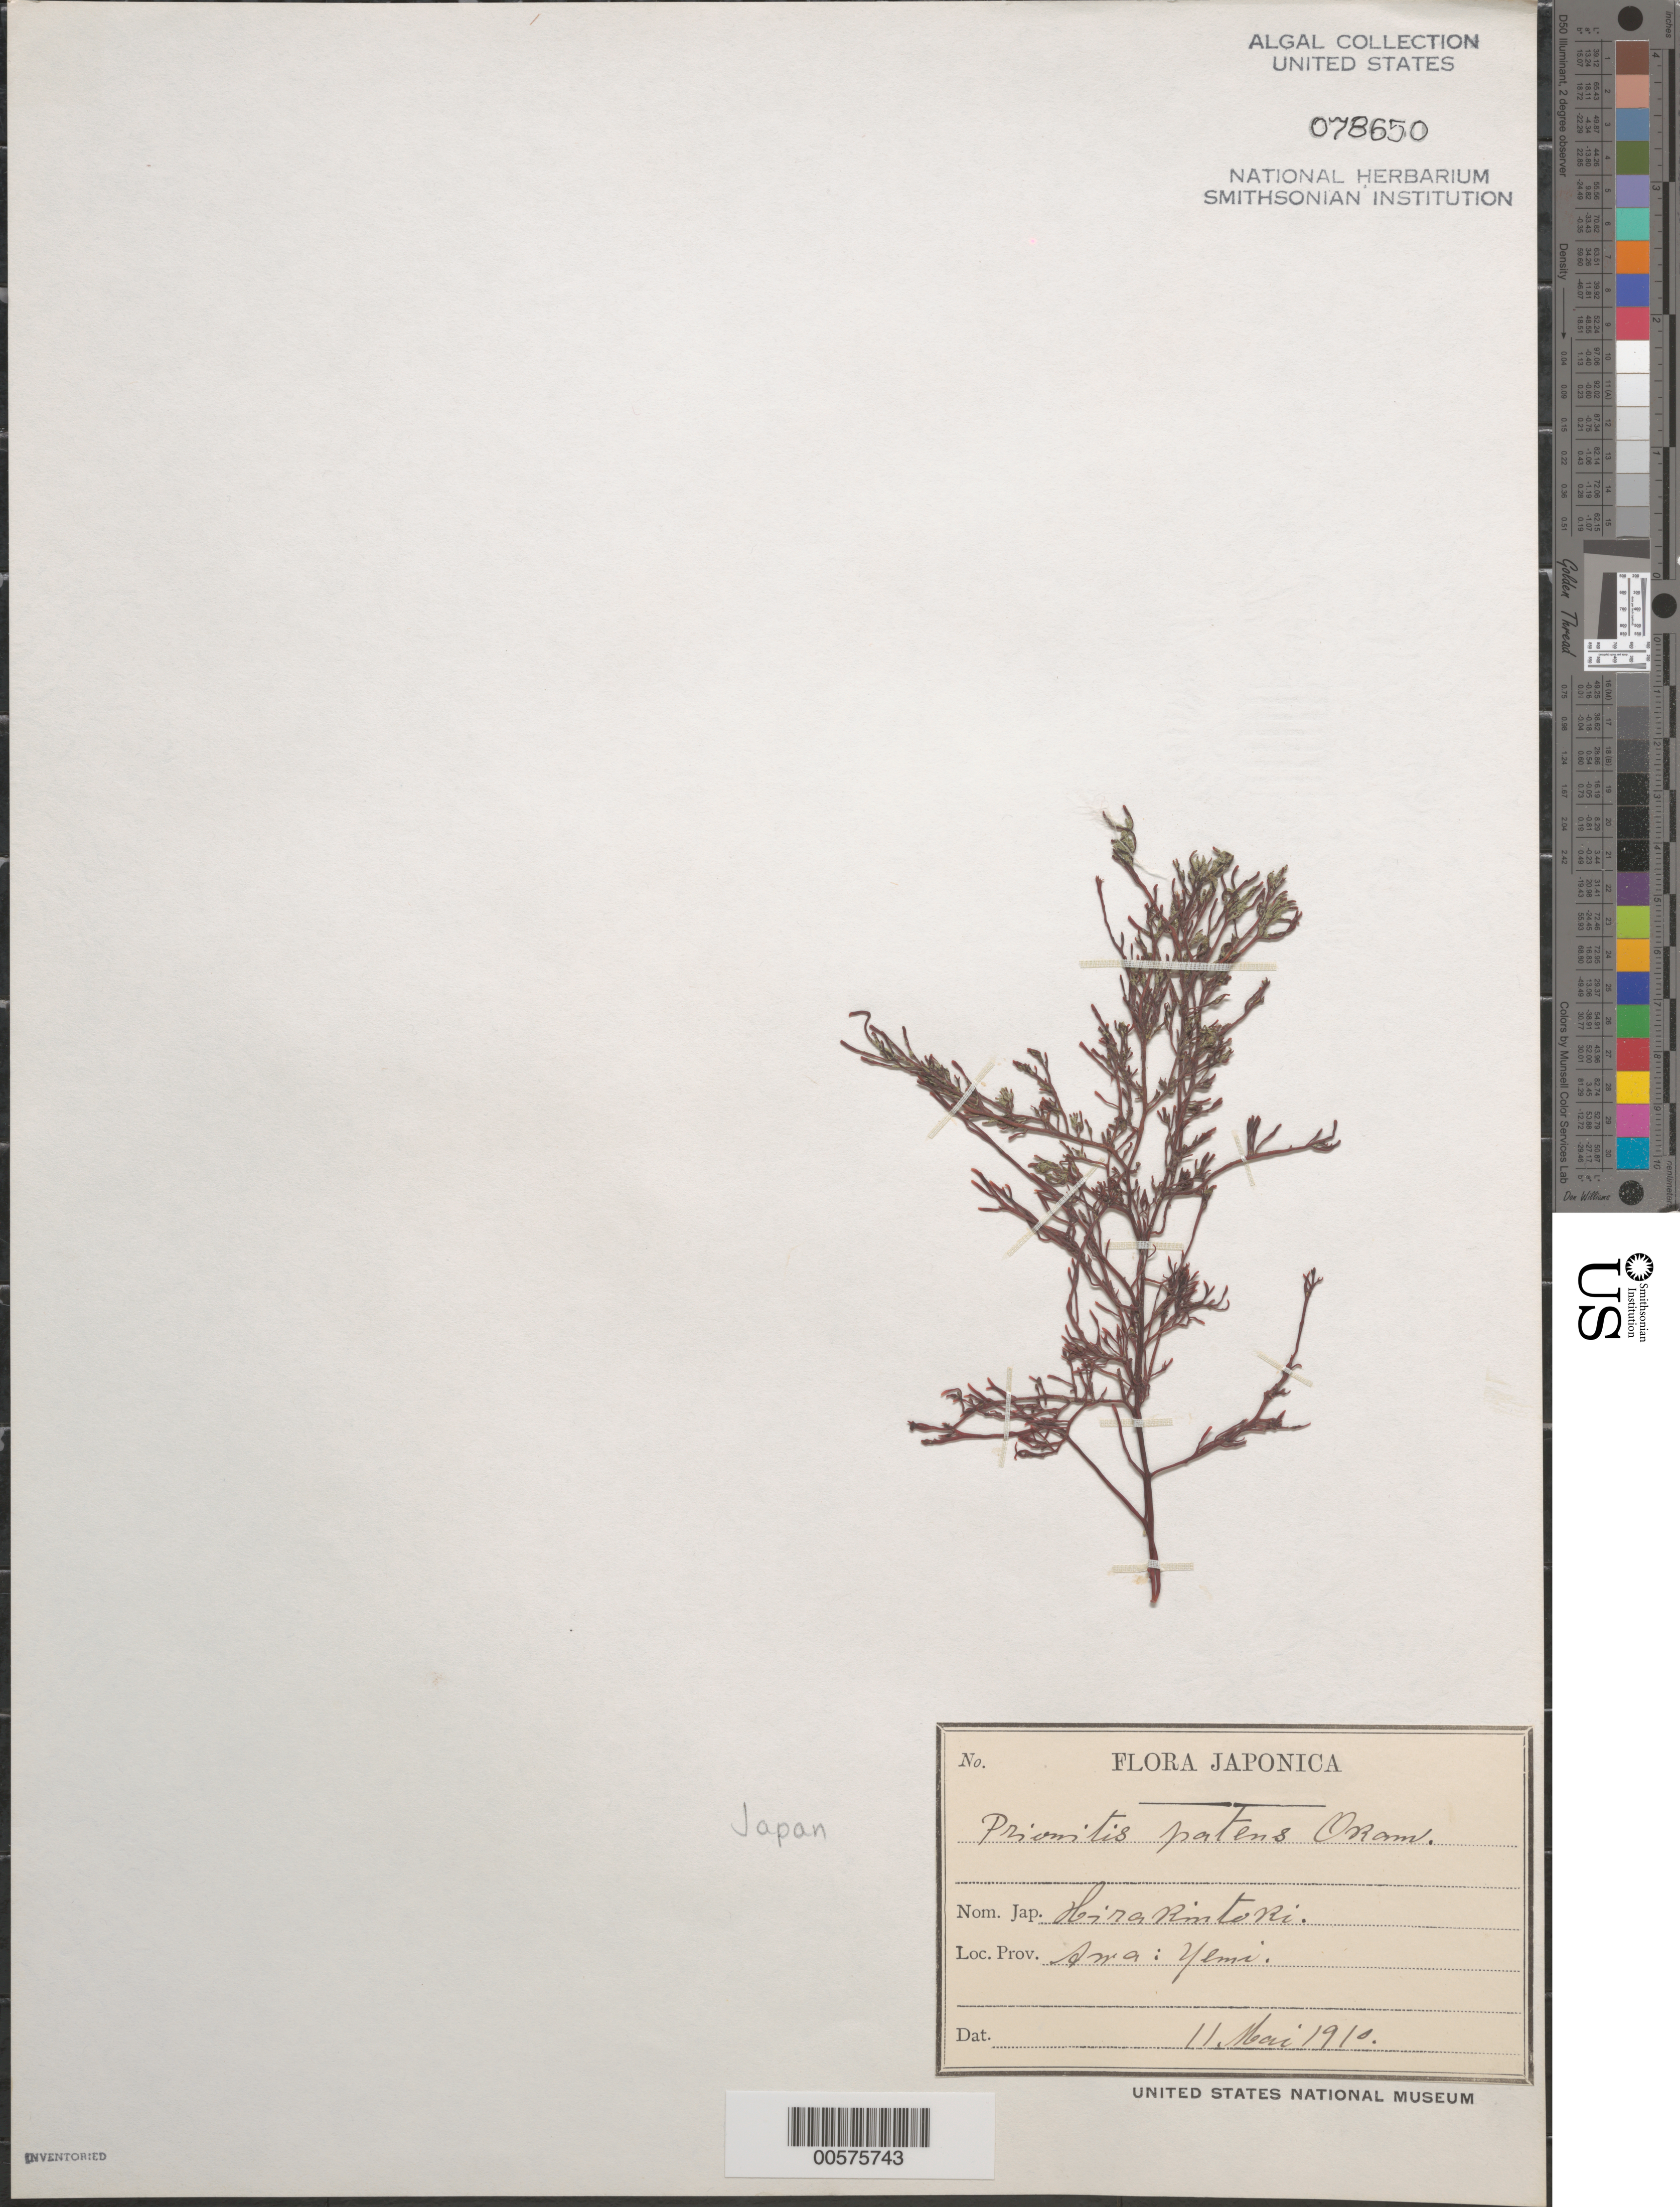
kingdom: Plantae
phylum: Rhodophyta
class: Florideophyceae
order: Halymeniales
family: Halymeniaceae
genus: Grateloupia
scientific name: Grateloupia patens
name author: (Okamura) S. Kawaguchi & H.W. Wang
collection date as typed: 11 May 1910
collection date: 1910-05-11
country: Japan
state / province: Tiba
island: Honshu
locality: Emi (Yemi)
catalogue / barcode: US 78650